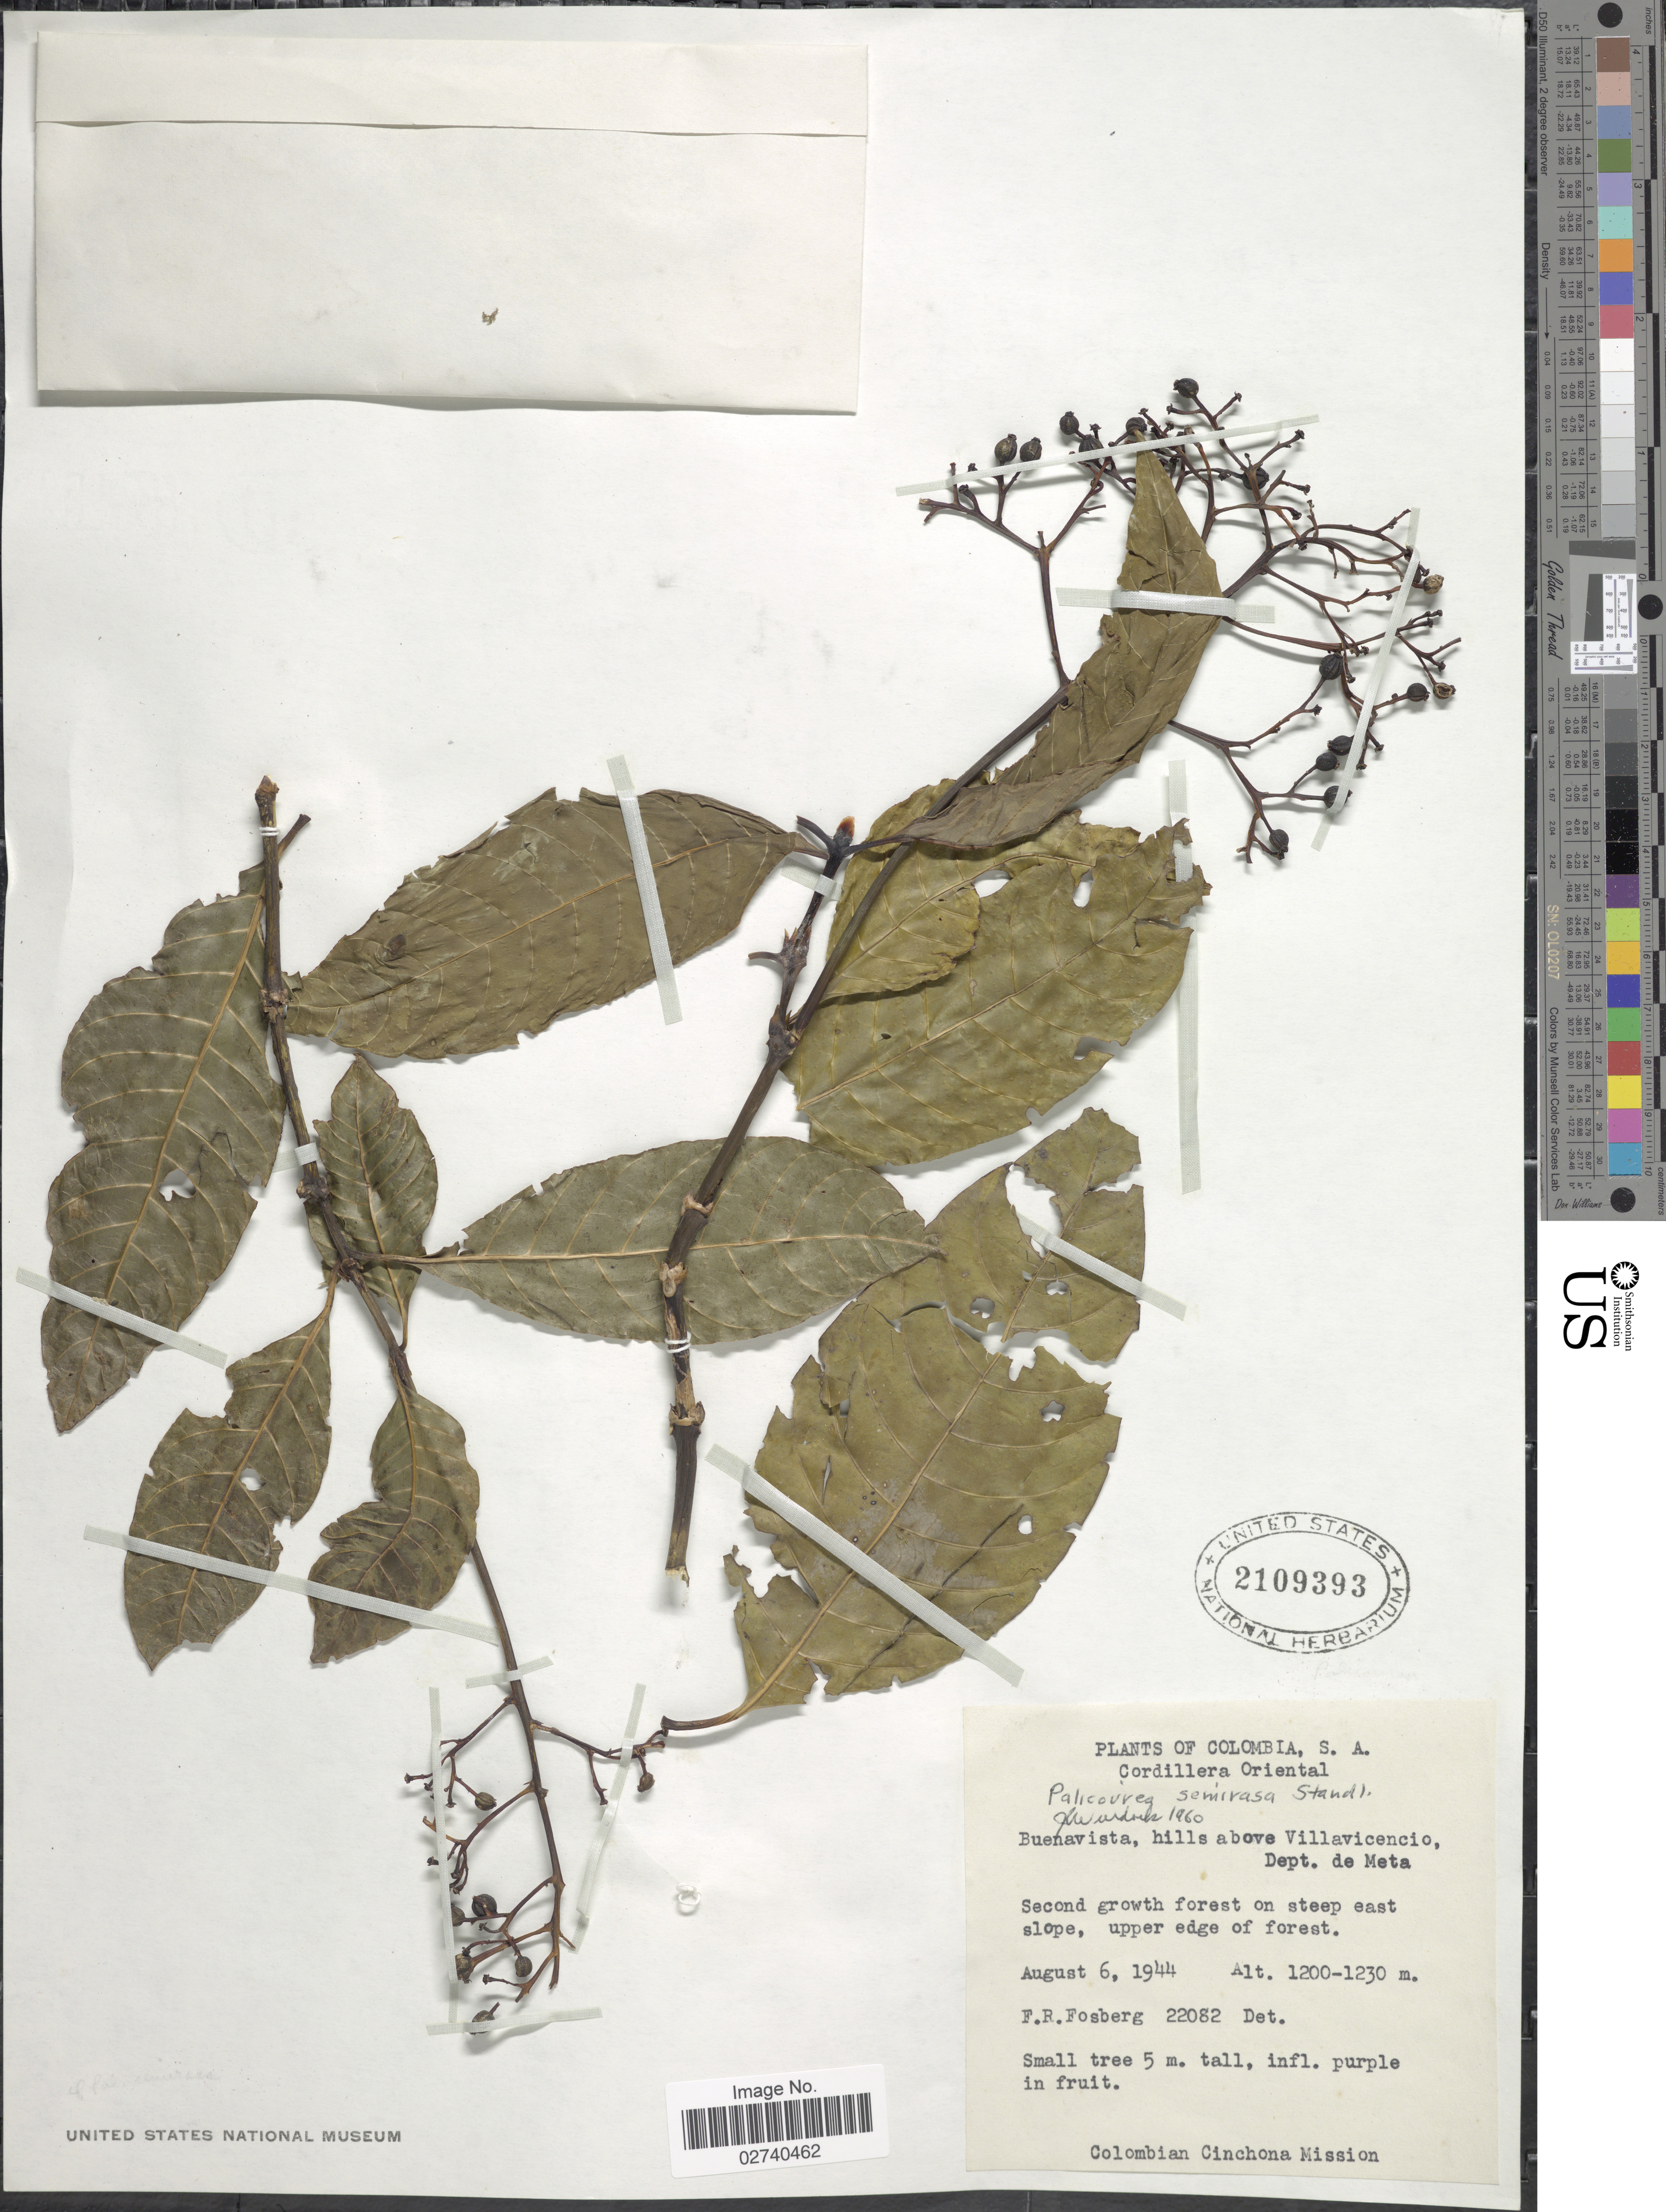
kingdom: Plantae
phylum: Tracheophyta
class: Magnoliopsida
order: Gentianales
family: Rubiaceae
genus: Palicourea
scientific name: Palicourea semirasa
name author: Standl.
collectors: F. R. Fosberg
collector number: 22082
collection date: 1944-08-06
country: Colombia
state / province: Meta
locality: Cordillera Oriental. Buenavista, hills above Villavicencio, Dept. de Meta.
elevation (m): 1200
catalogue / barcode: US 2109393